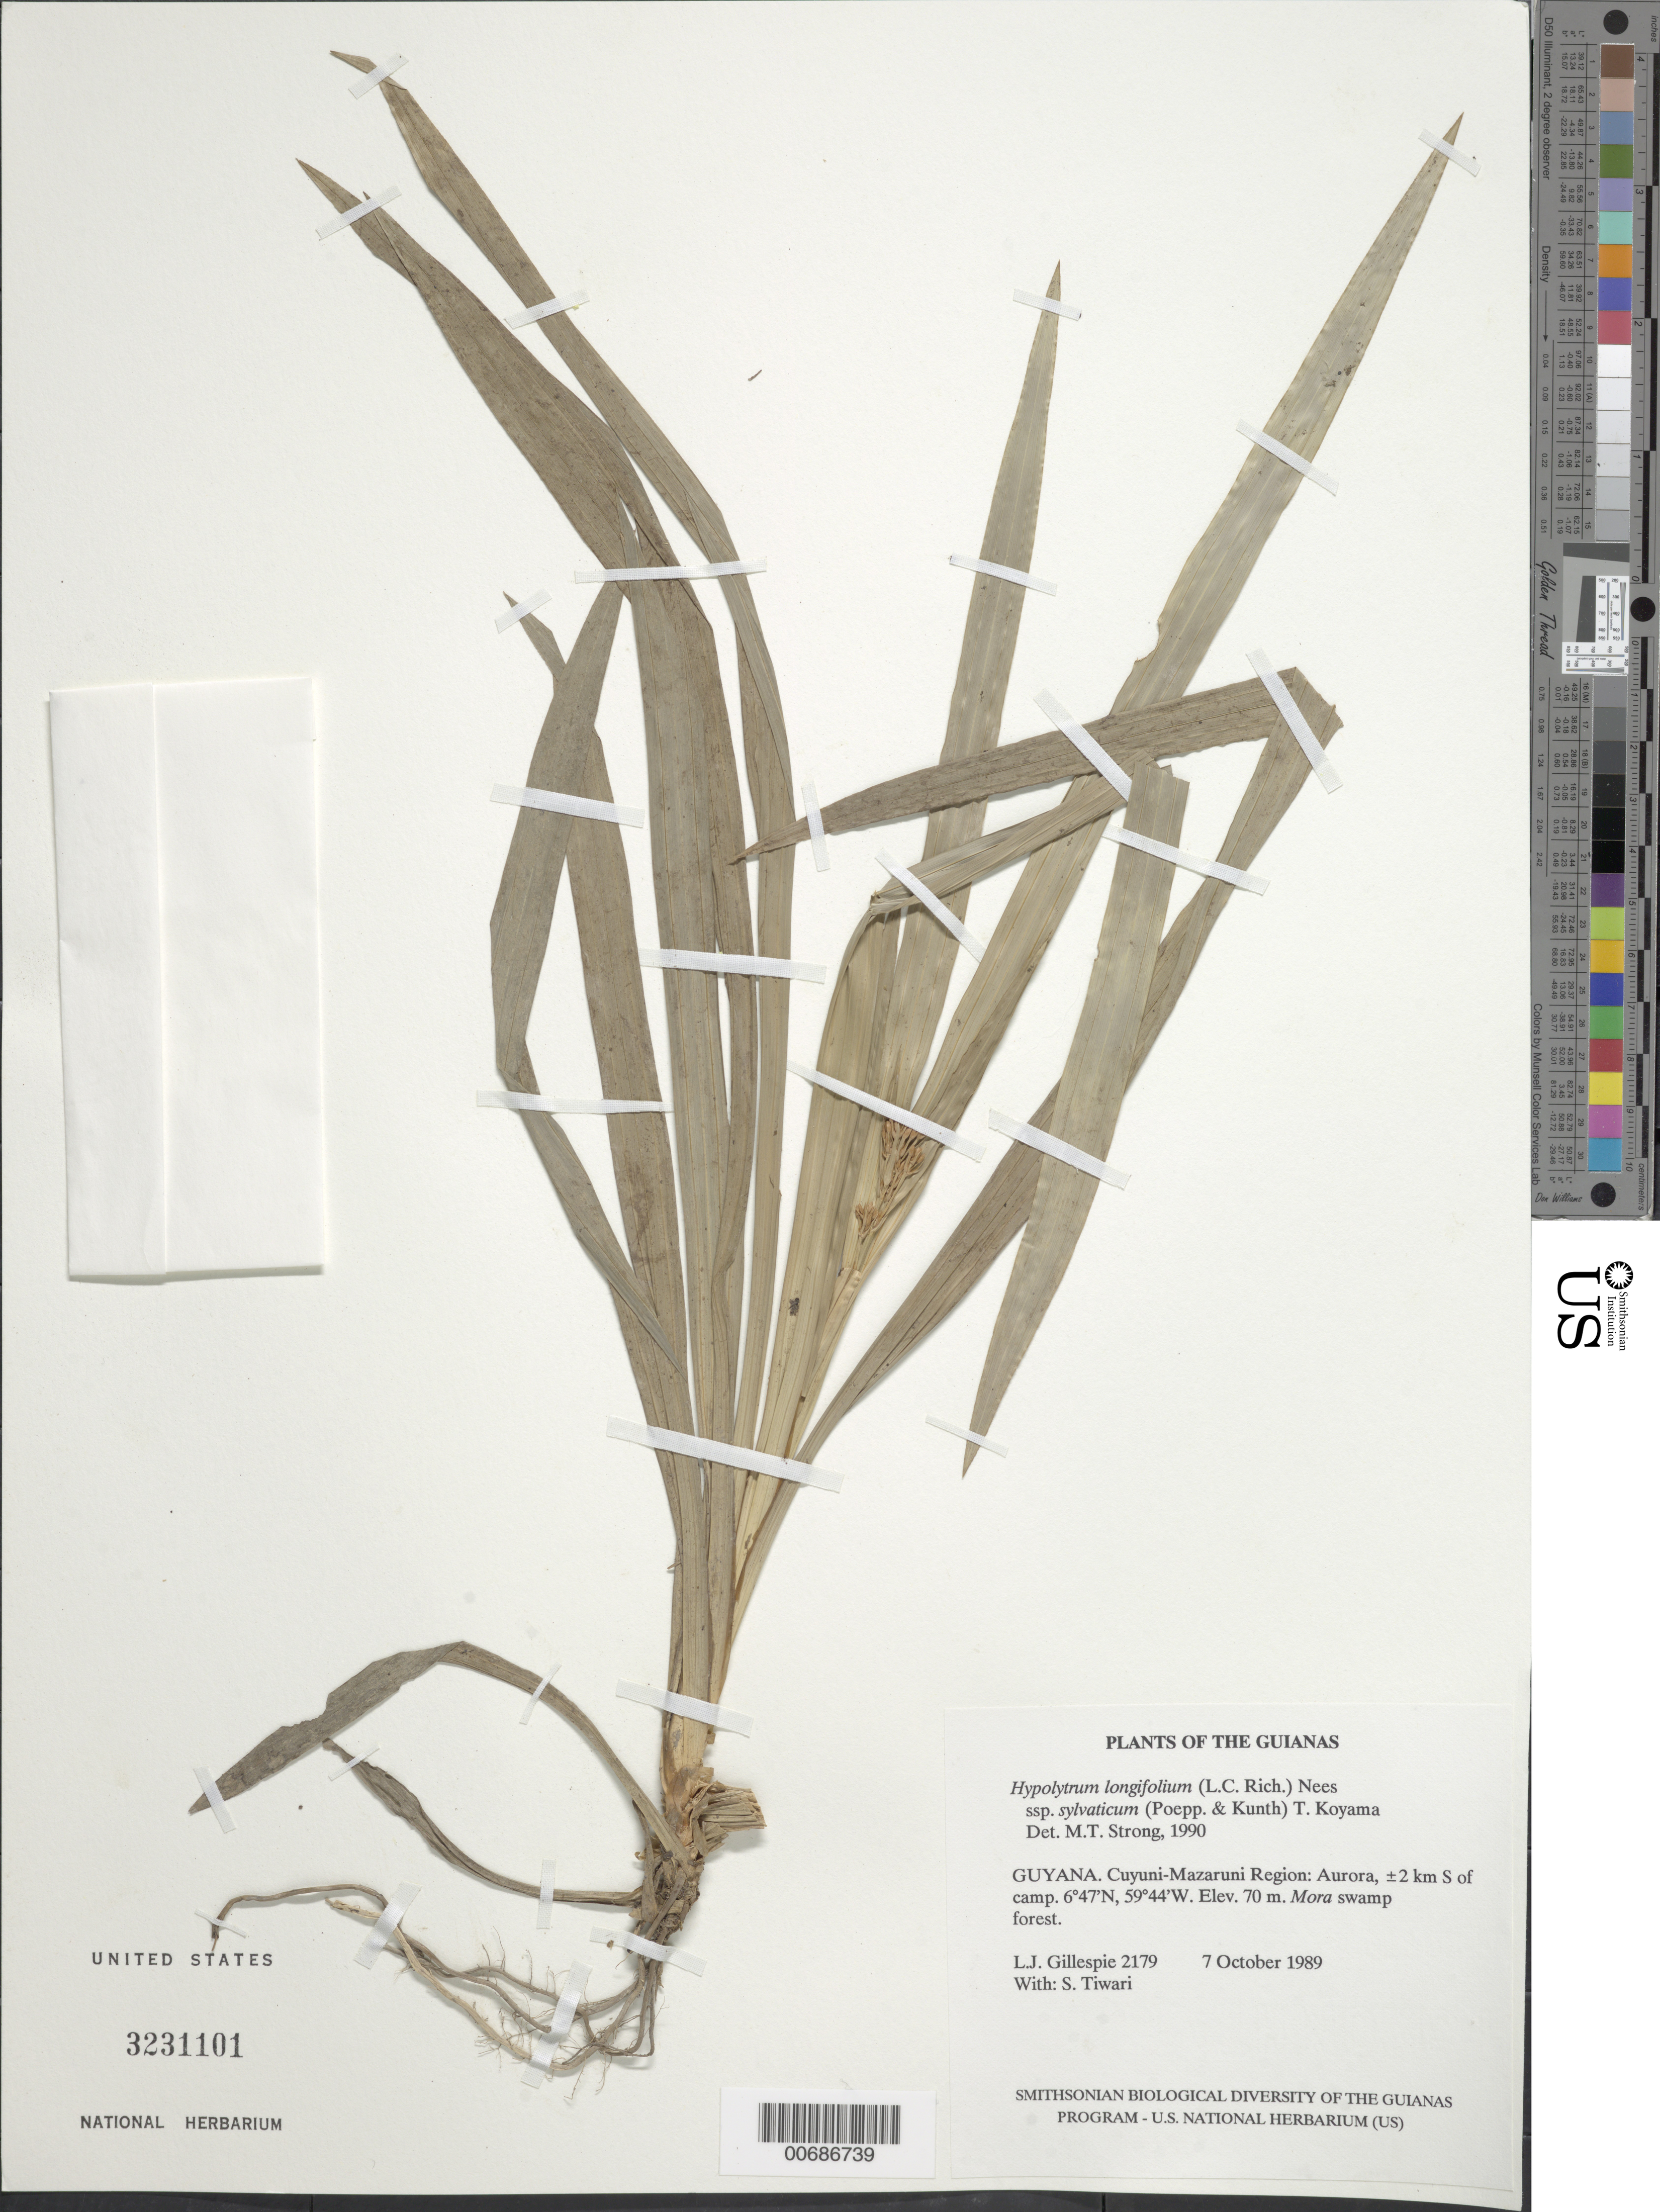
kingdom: Plantae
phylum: Tracheophyta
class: Liliopsida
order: Poales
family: Cyperaceae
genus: Hypolytrum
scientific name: Hypolytrum longifolium subsp. sylvaticum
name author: (Poepp. ex Kunth) T. Koyama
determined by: Strong, M. T., (US), Smithsonian Institution - National Museum of Natural History (UNITED STATES)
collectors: L. J. Gillespie & S. Tiwari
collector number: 2179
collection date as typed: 7 October 1989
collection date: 1989-10-07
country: Guyana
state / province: Cuyuni-Mazaruni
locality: Aurora, ±2 km S of camp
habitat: Mora swamp forest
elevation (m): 70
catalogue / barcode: US 3231101